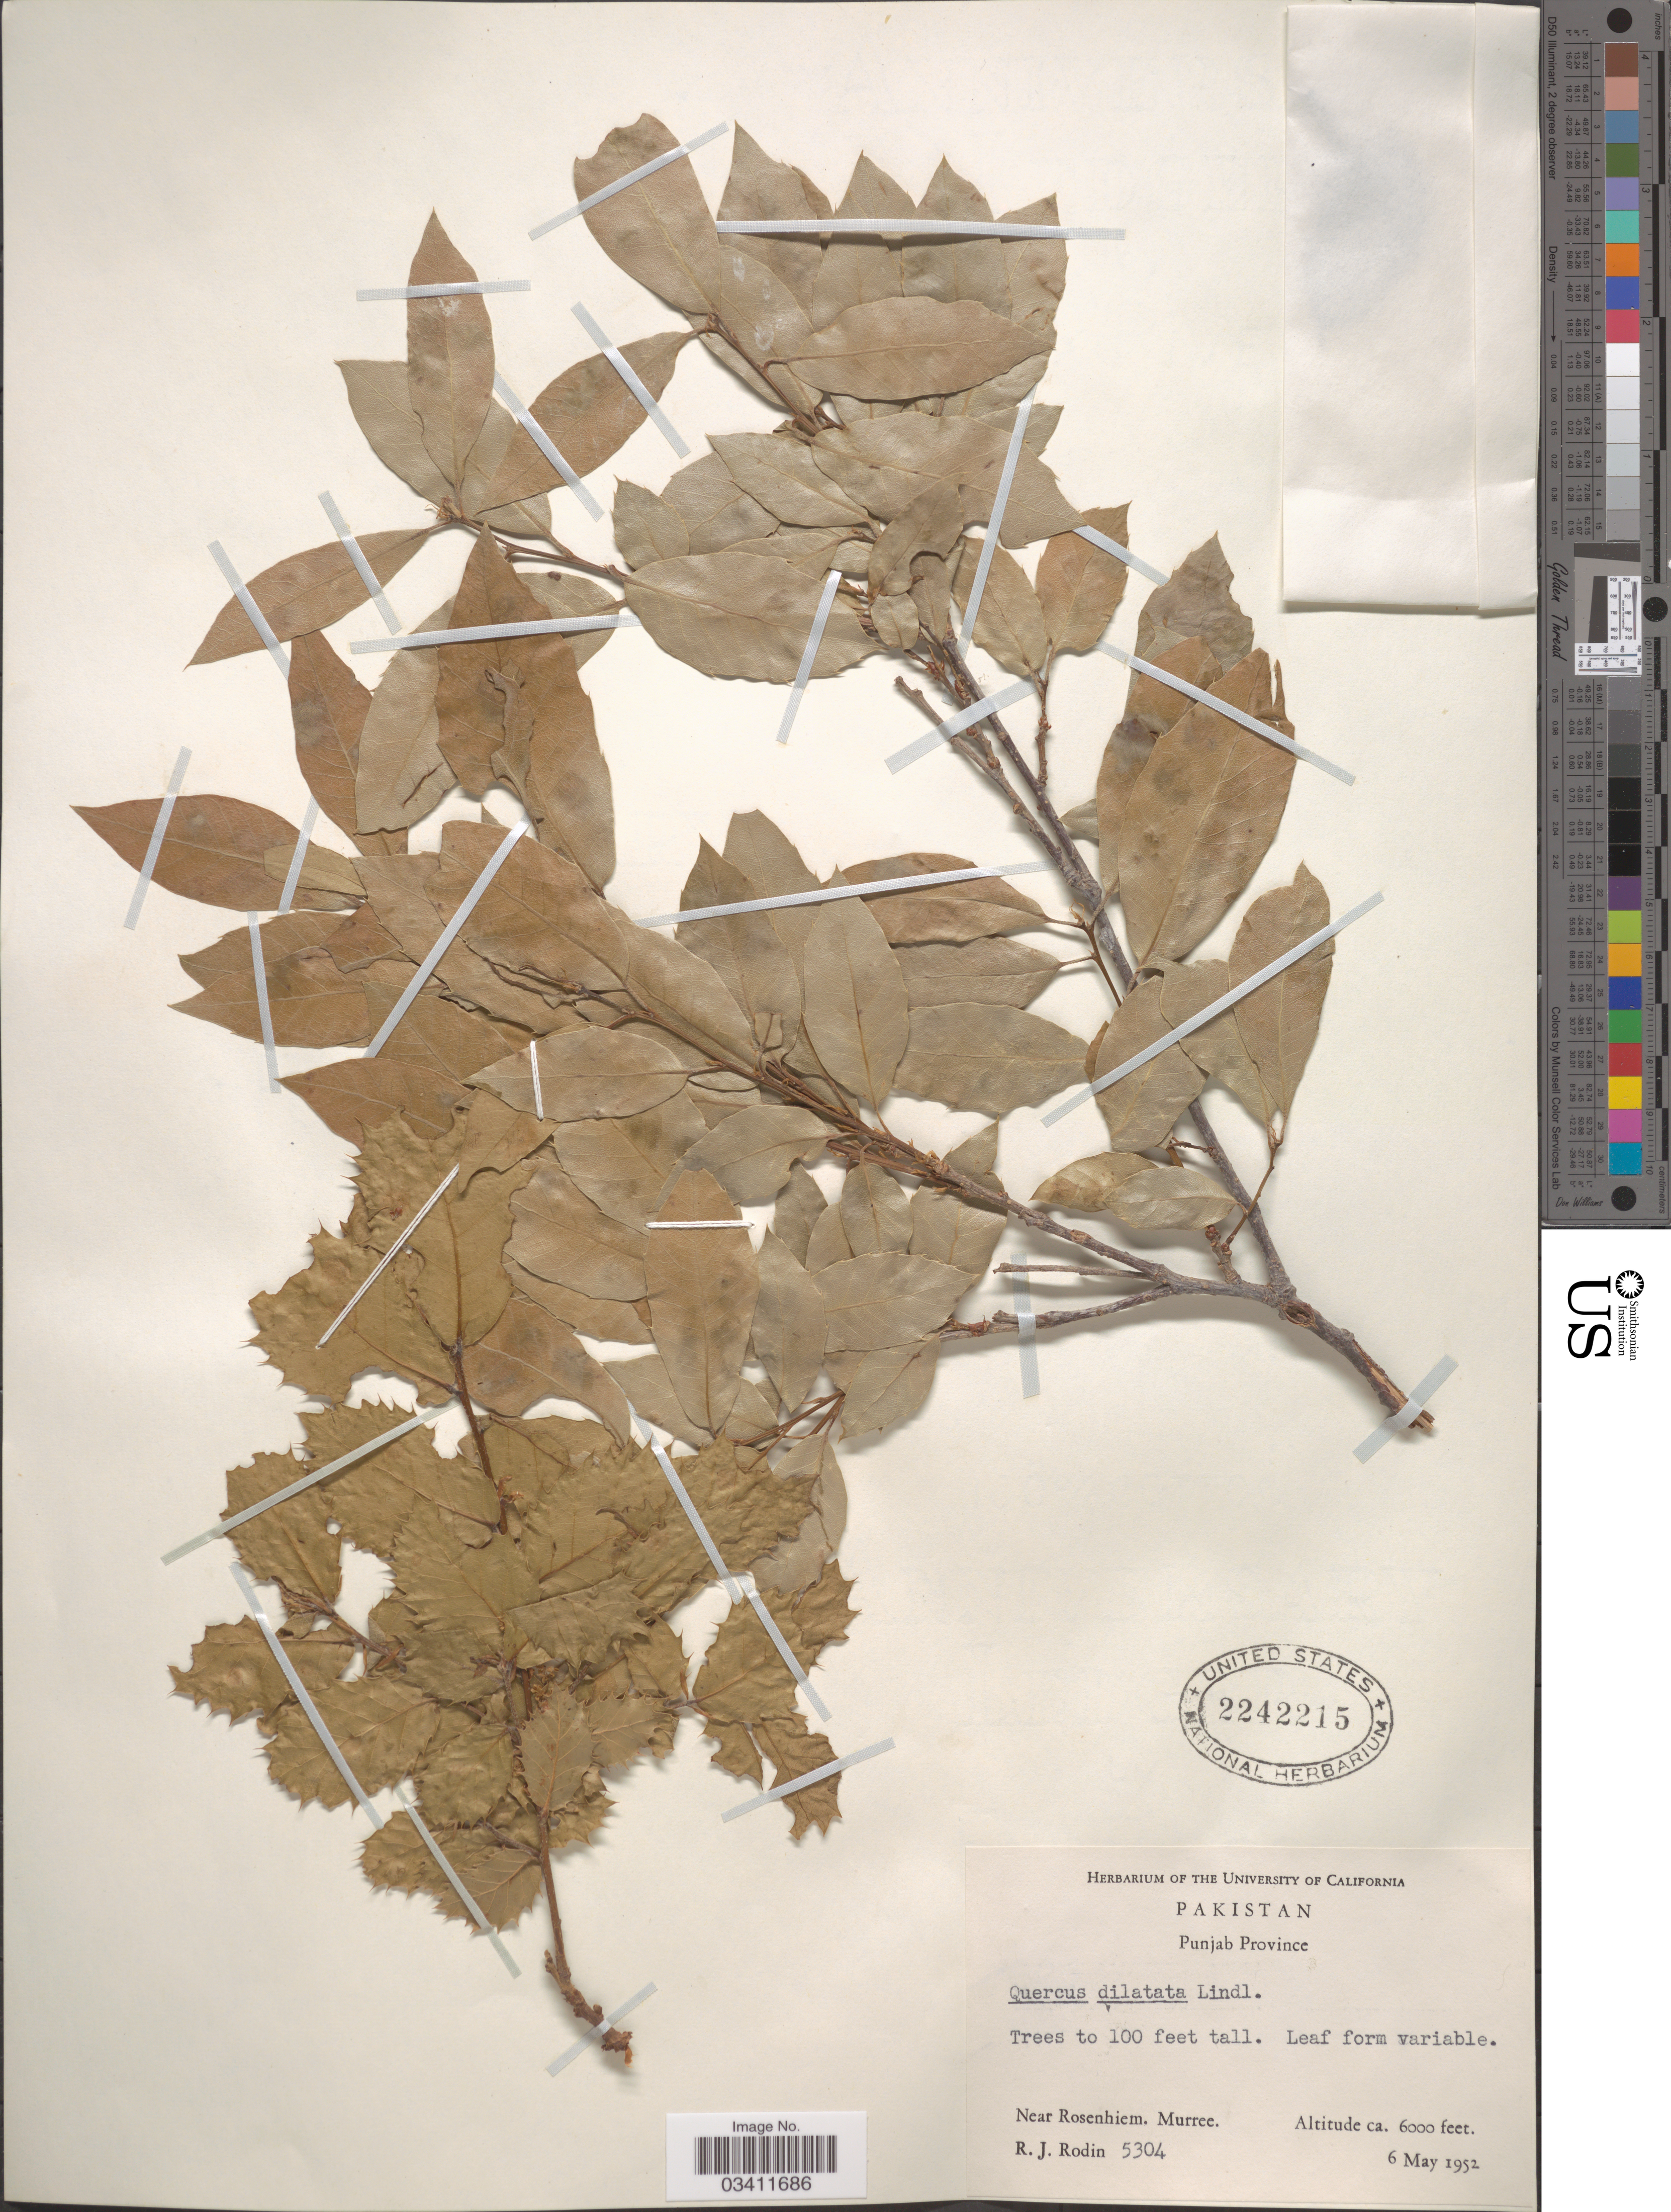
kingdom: Plantae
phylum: Tracheophyta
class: Magnoliopsida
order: Fagales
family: Fagaceae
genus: Quercus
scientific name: Quercus floribunda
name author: Lindl. ex A. Camus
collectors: R. J. Rodin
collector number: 5304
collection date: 1952-05-06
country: Pakistan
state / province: Punjab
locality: Near Rosenhiem. Murree.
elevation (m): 1829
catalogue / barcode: US 2242215